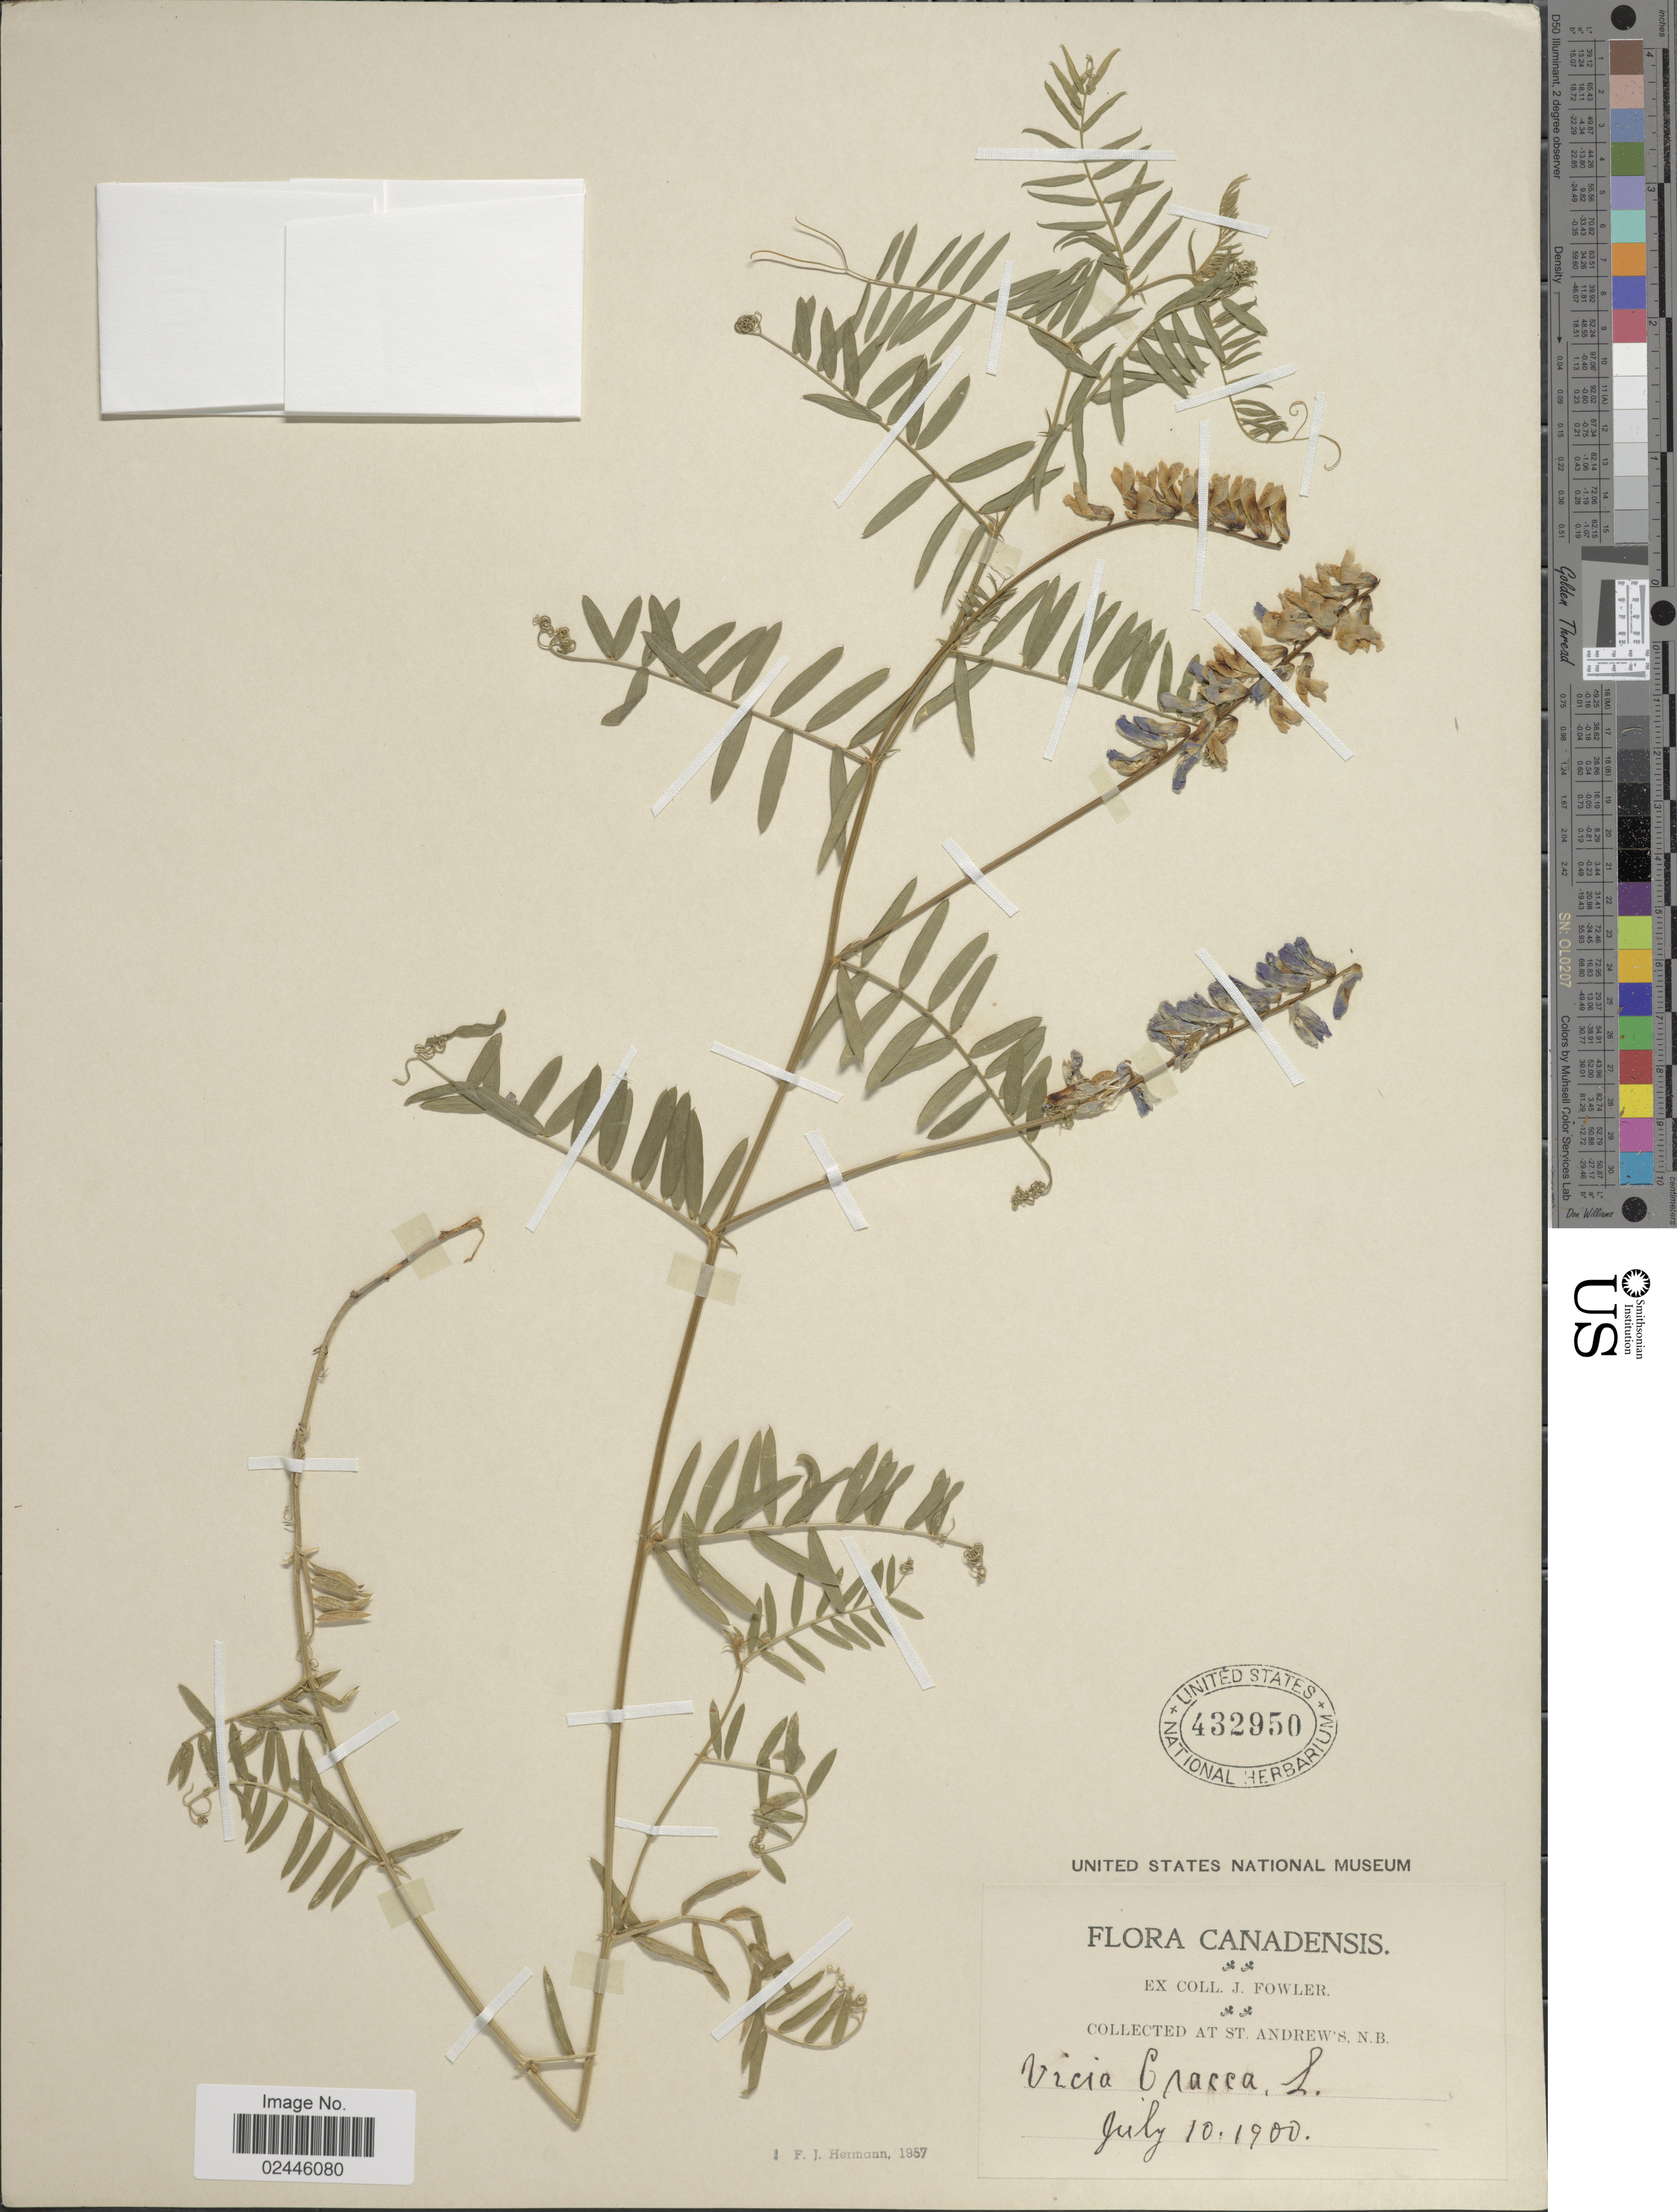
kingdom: Plantae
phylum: Tracheophyta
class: Magnoliopsida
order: Fabales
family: Fabaceae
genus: Vicia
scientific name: Vicia cracca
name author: L.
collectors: J. P. Fowler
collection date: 1900-07-10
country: Canada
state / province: New Brunswick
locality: St. Andrews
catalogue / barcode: US 432950